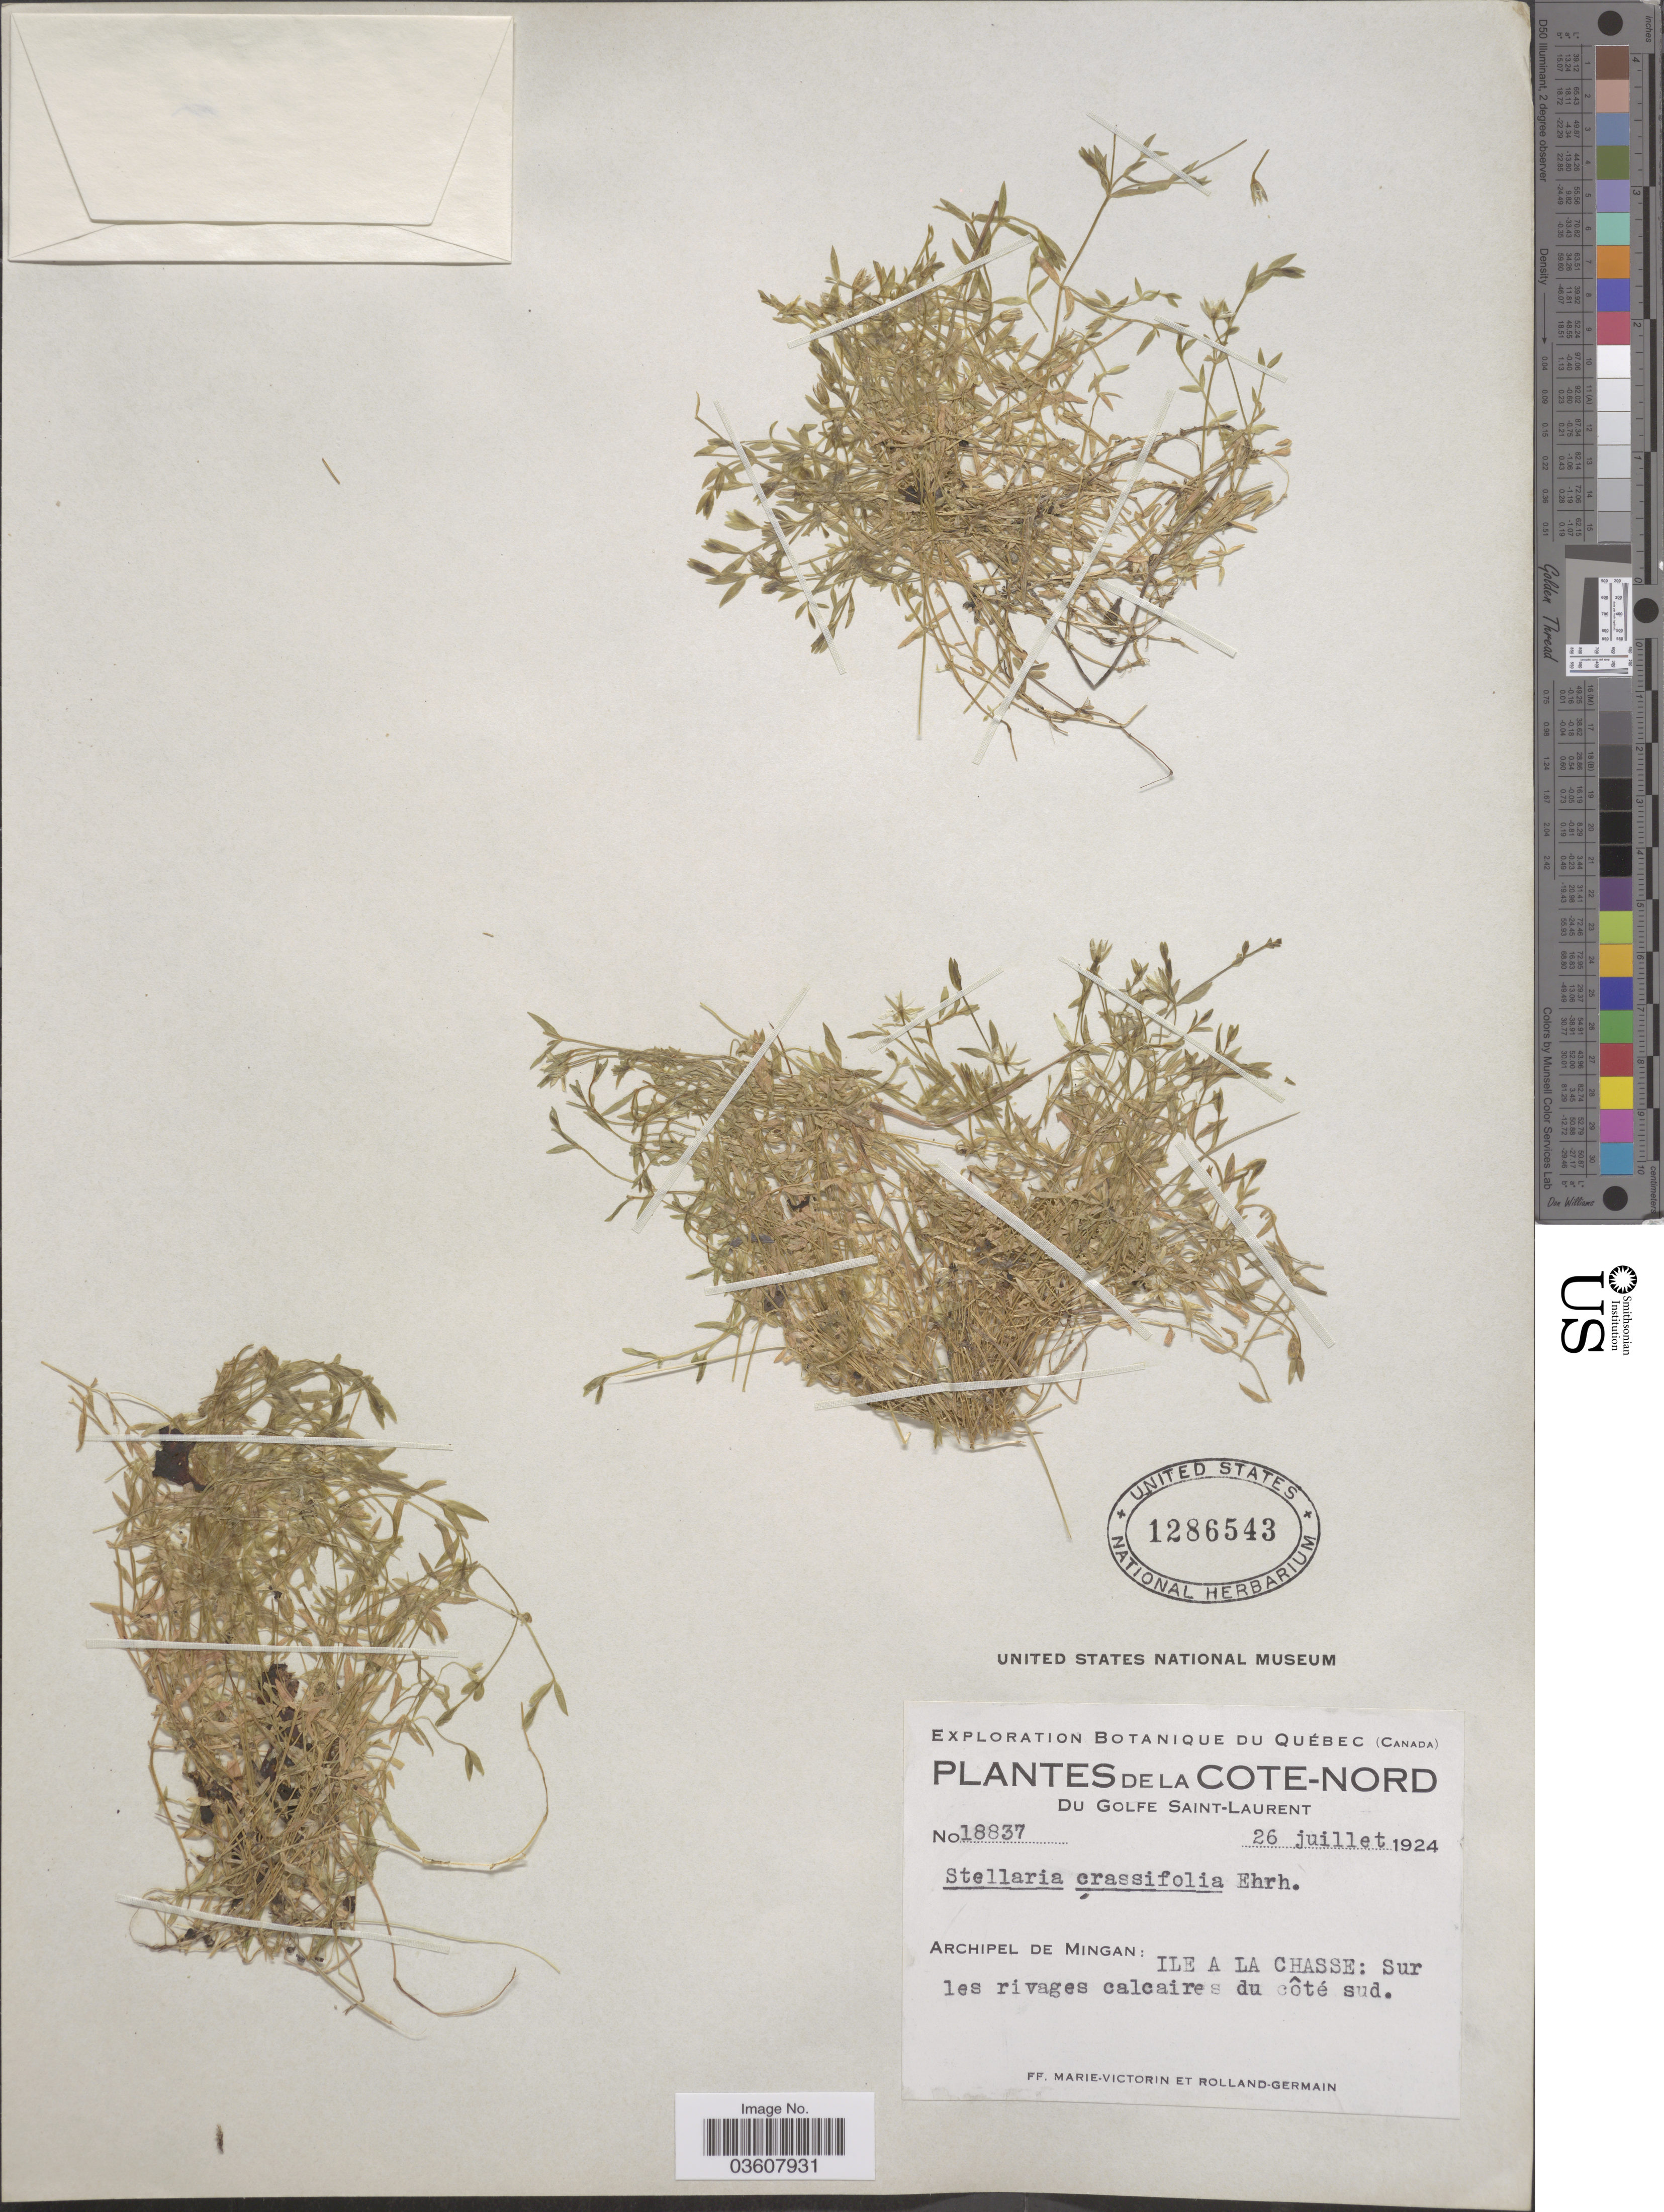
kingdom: Plantae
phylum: Tracheophyta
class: Magnoliopsida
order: Caryophyllales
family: Caryophyllaceae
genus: Stellaria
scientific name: Stellaria crassifolia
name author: Ehrh.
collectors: F. Marie-Victorin & Rolland-Germain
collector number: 18837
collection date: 1924-07-26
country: Canada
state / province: Quebec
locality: La Cote-Nord, du Golfe Saint-Laurent. Archipel de Mingan: Ile a La Chasse: Sur les rivages calcaires du côté sud.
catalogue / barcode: US 1286543